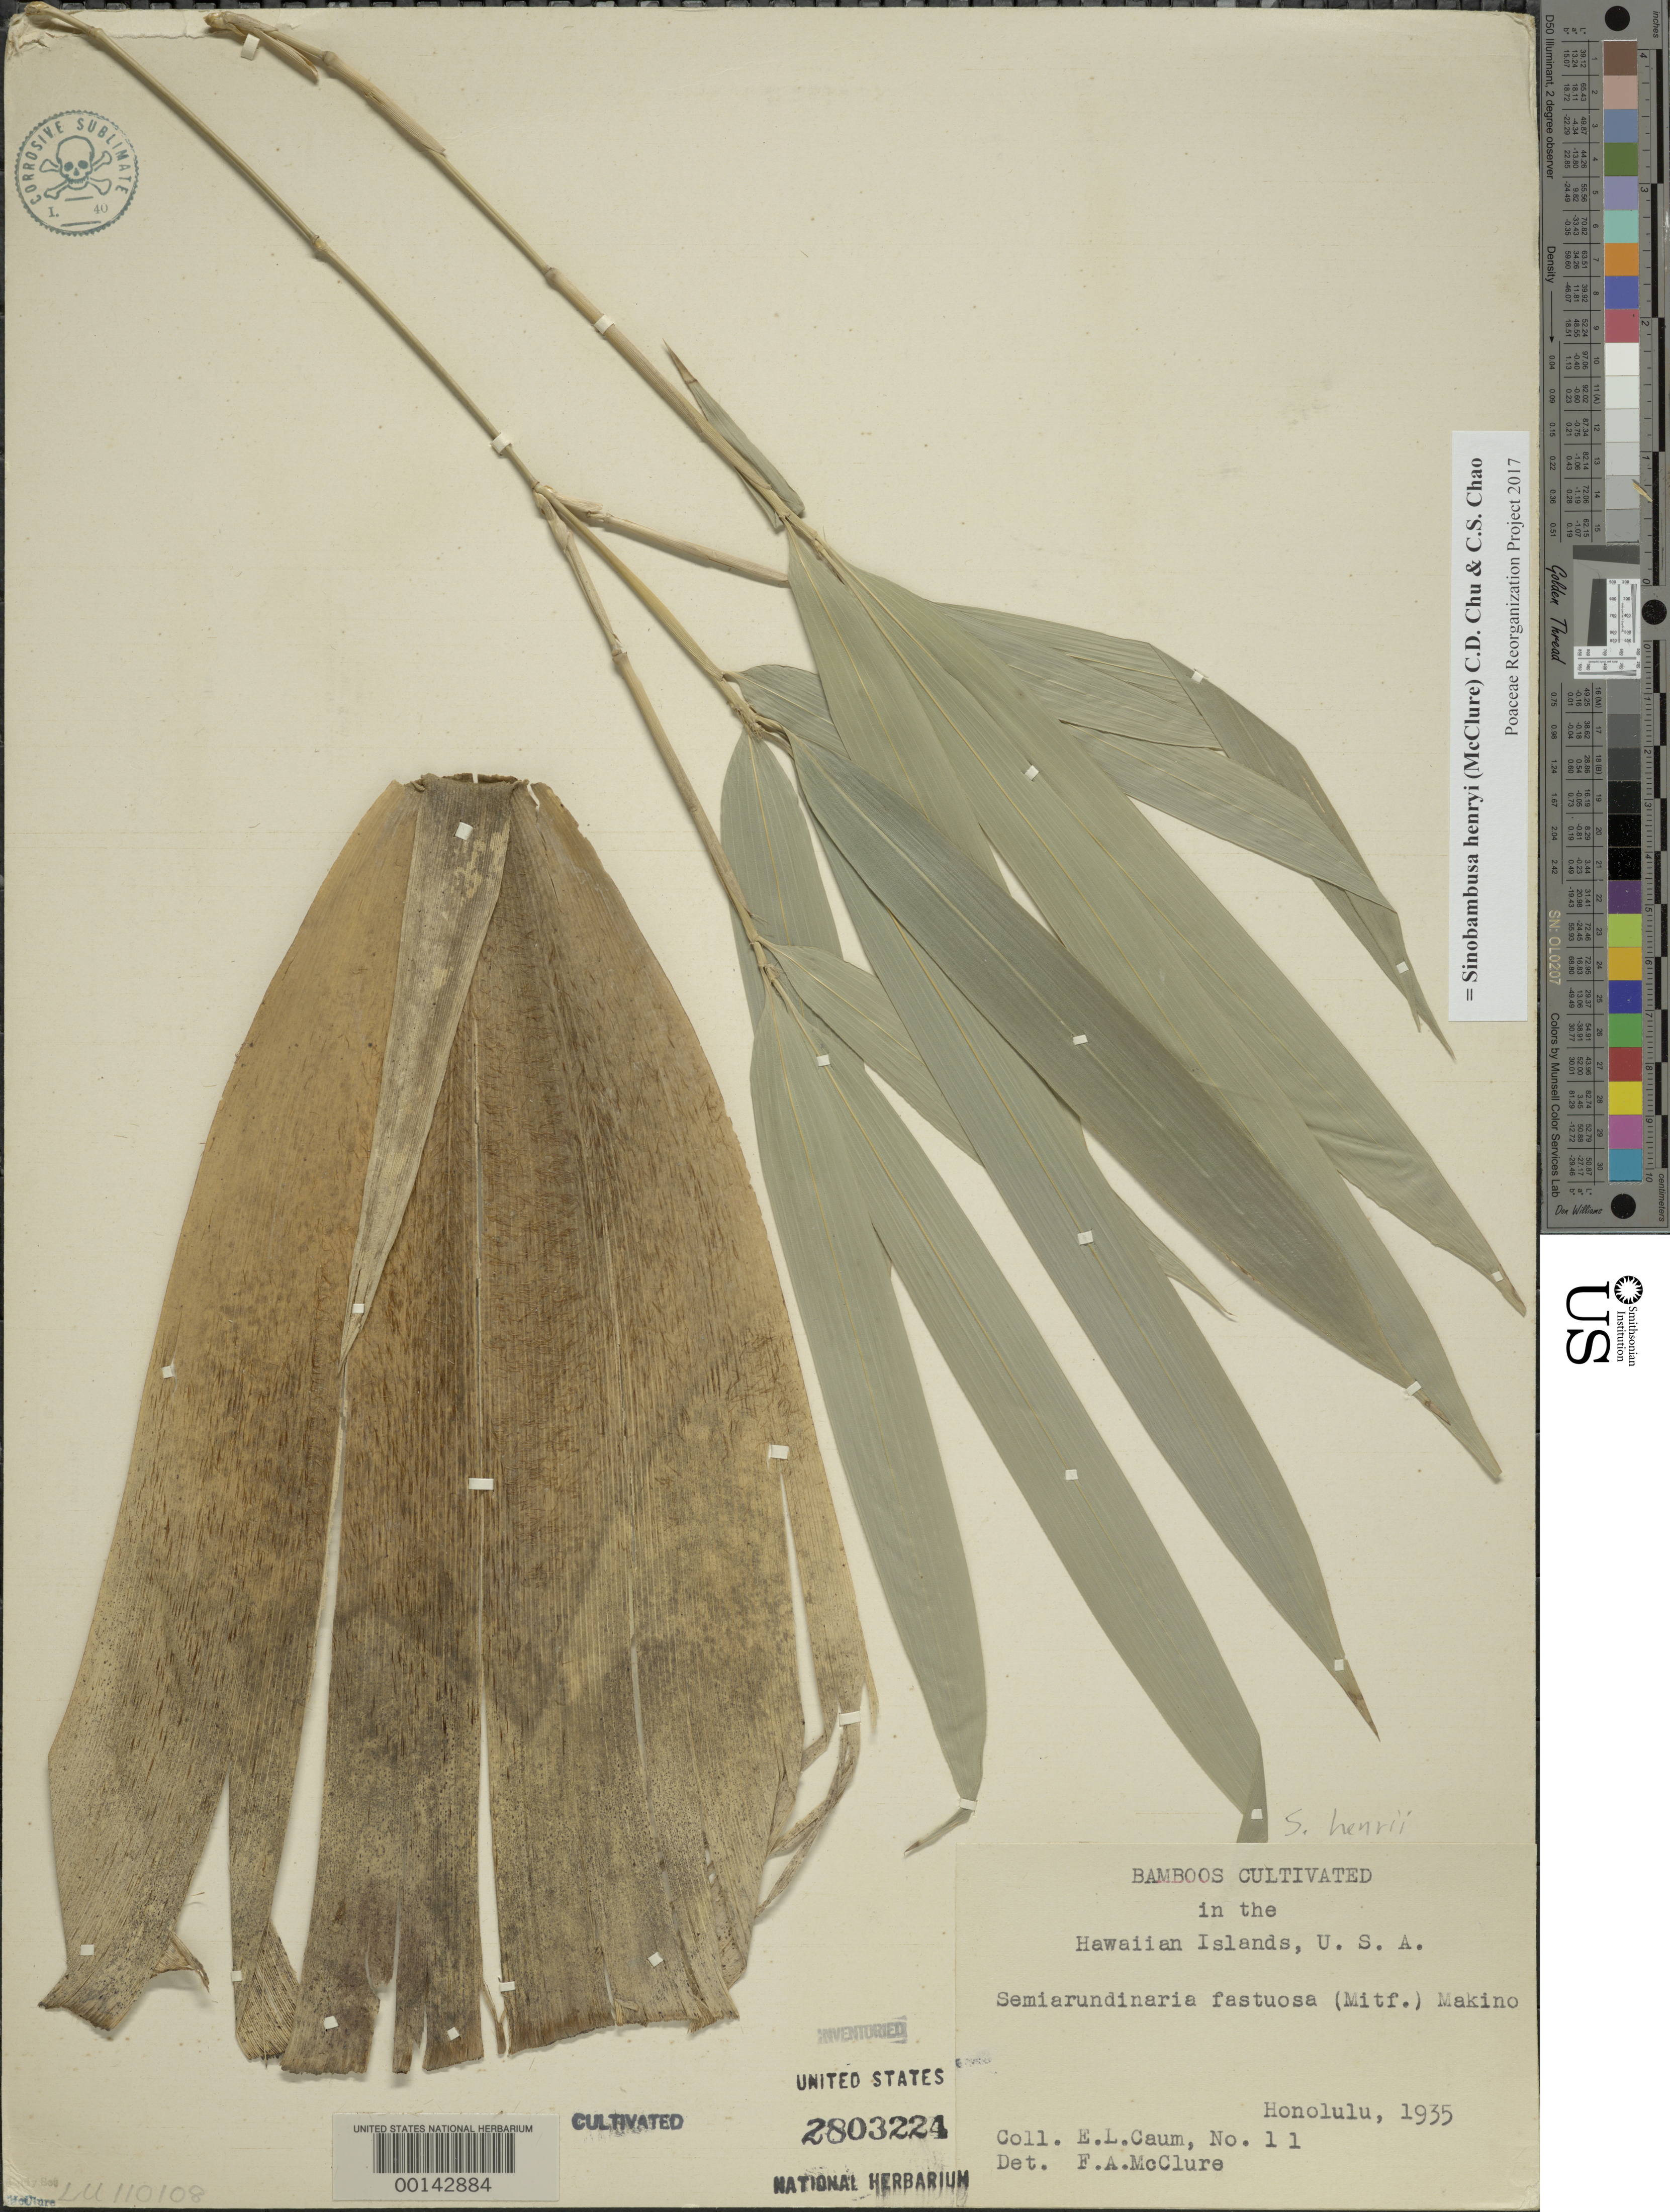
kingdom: Plantae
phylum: Tracheophyta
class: Liliopsida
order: Poales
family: Poaceae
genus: Sinobambusa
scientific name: Sinobambusa henryi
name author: (McClure) C.D. Chu & C.S. Chao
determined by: Poaceae Reorganization Project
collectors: E. L. Caum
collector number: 11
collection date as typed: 1935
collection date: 1935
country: United States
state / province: Hawaii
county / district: Honolulu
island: Oahu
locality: Honolulu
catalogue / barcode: US 2803224